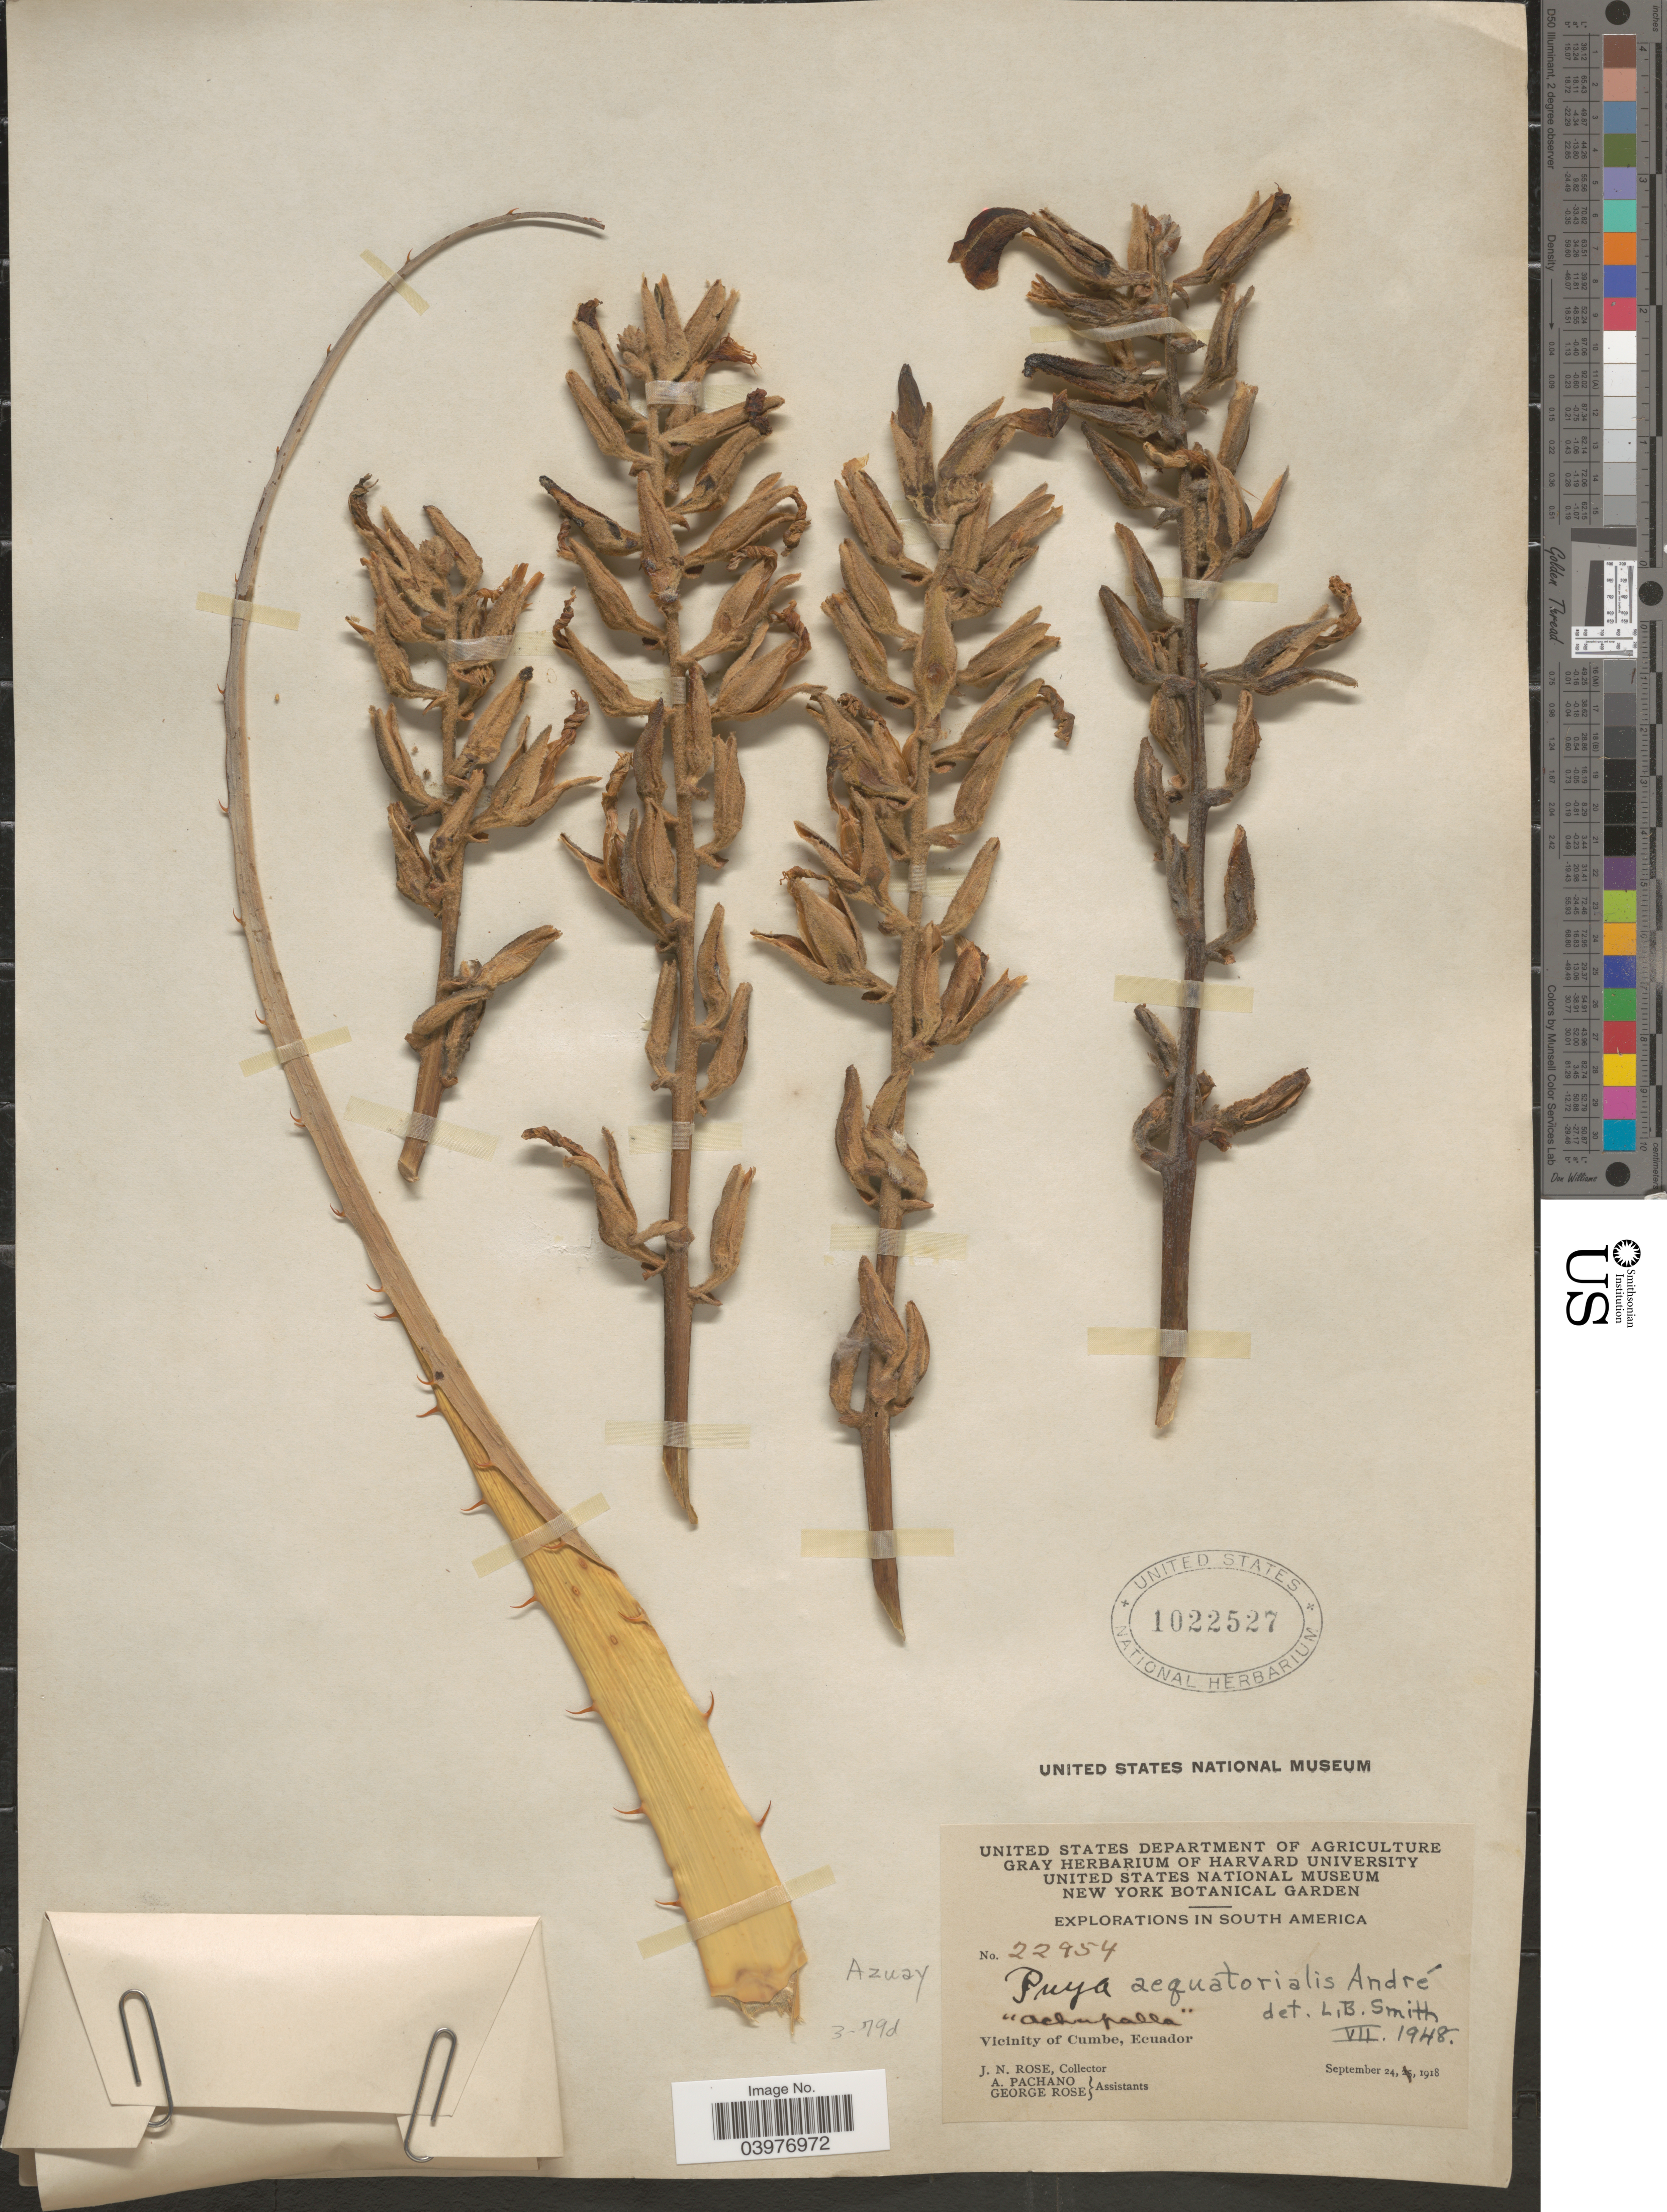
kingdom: Plantae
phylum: Tracheophyta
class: Liliopsida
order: Poales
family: Bromeliaceae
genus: Puya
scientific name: Puya aequatorialis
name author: André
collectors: J. N. Rose, A. Pachano & G. Rose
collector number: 22954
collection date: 1918-09-24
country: Ecuador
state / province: Azuay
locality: Vicinity of Cumbe.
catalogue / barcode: US 1022527